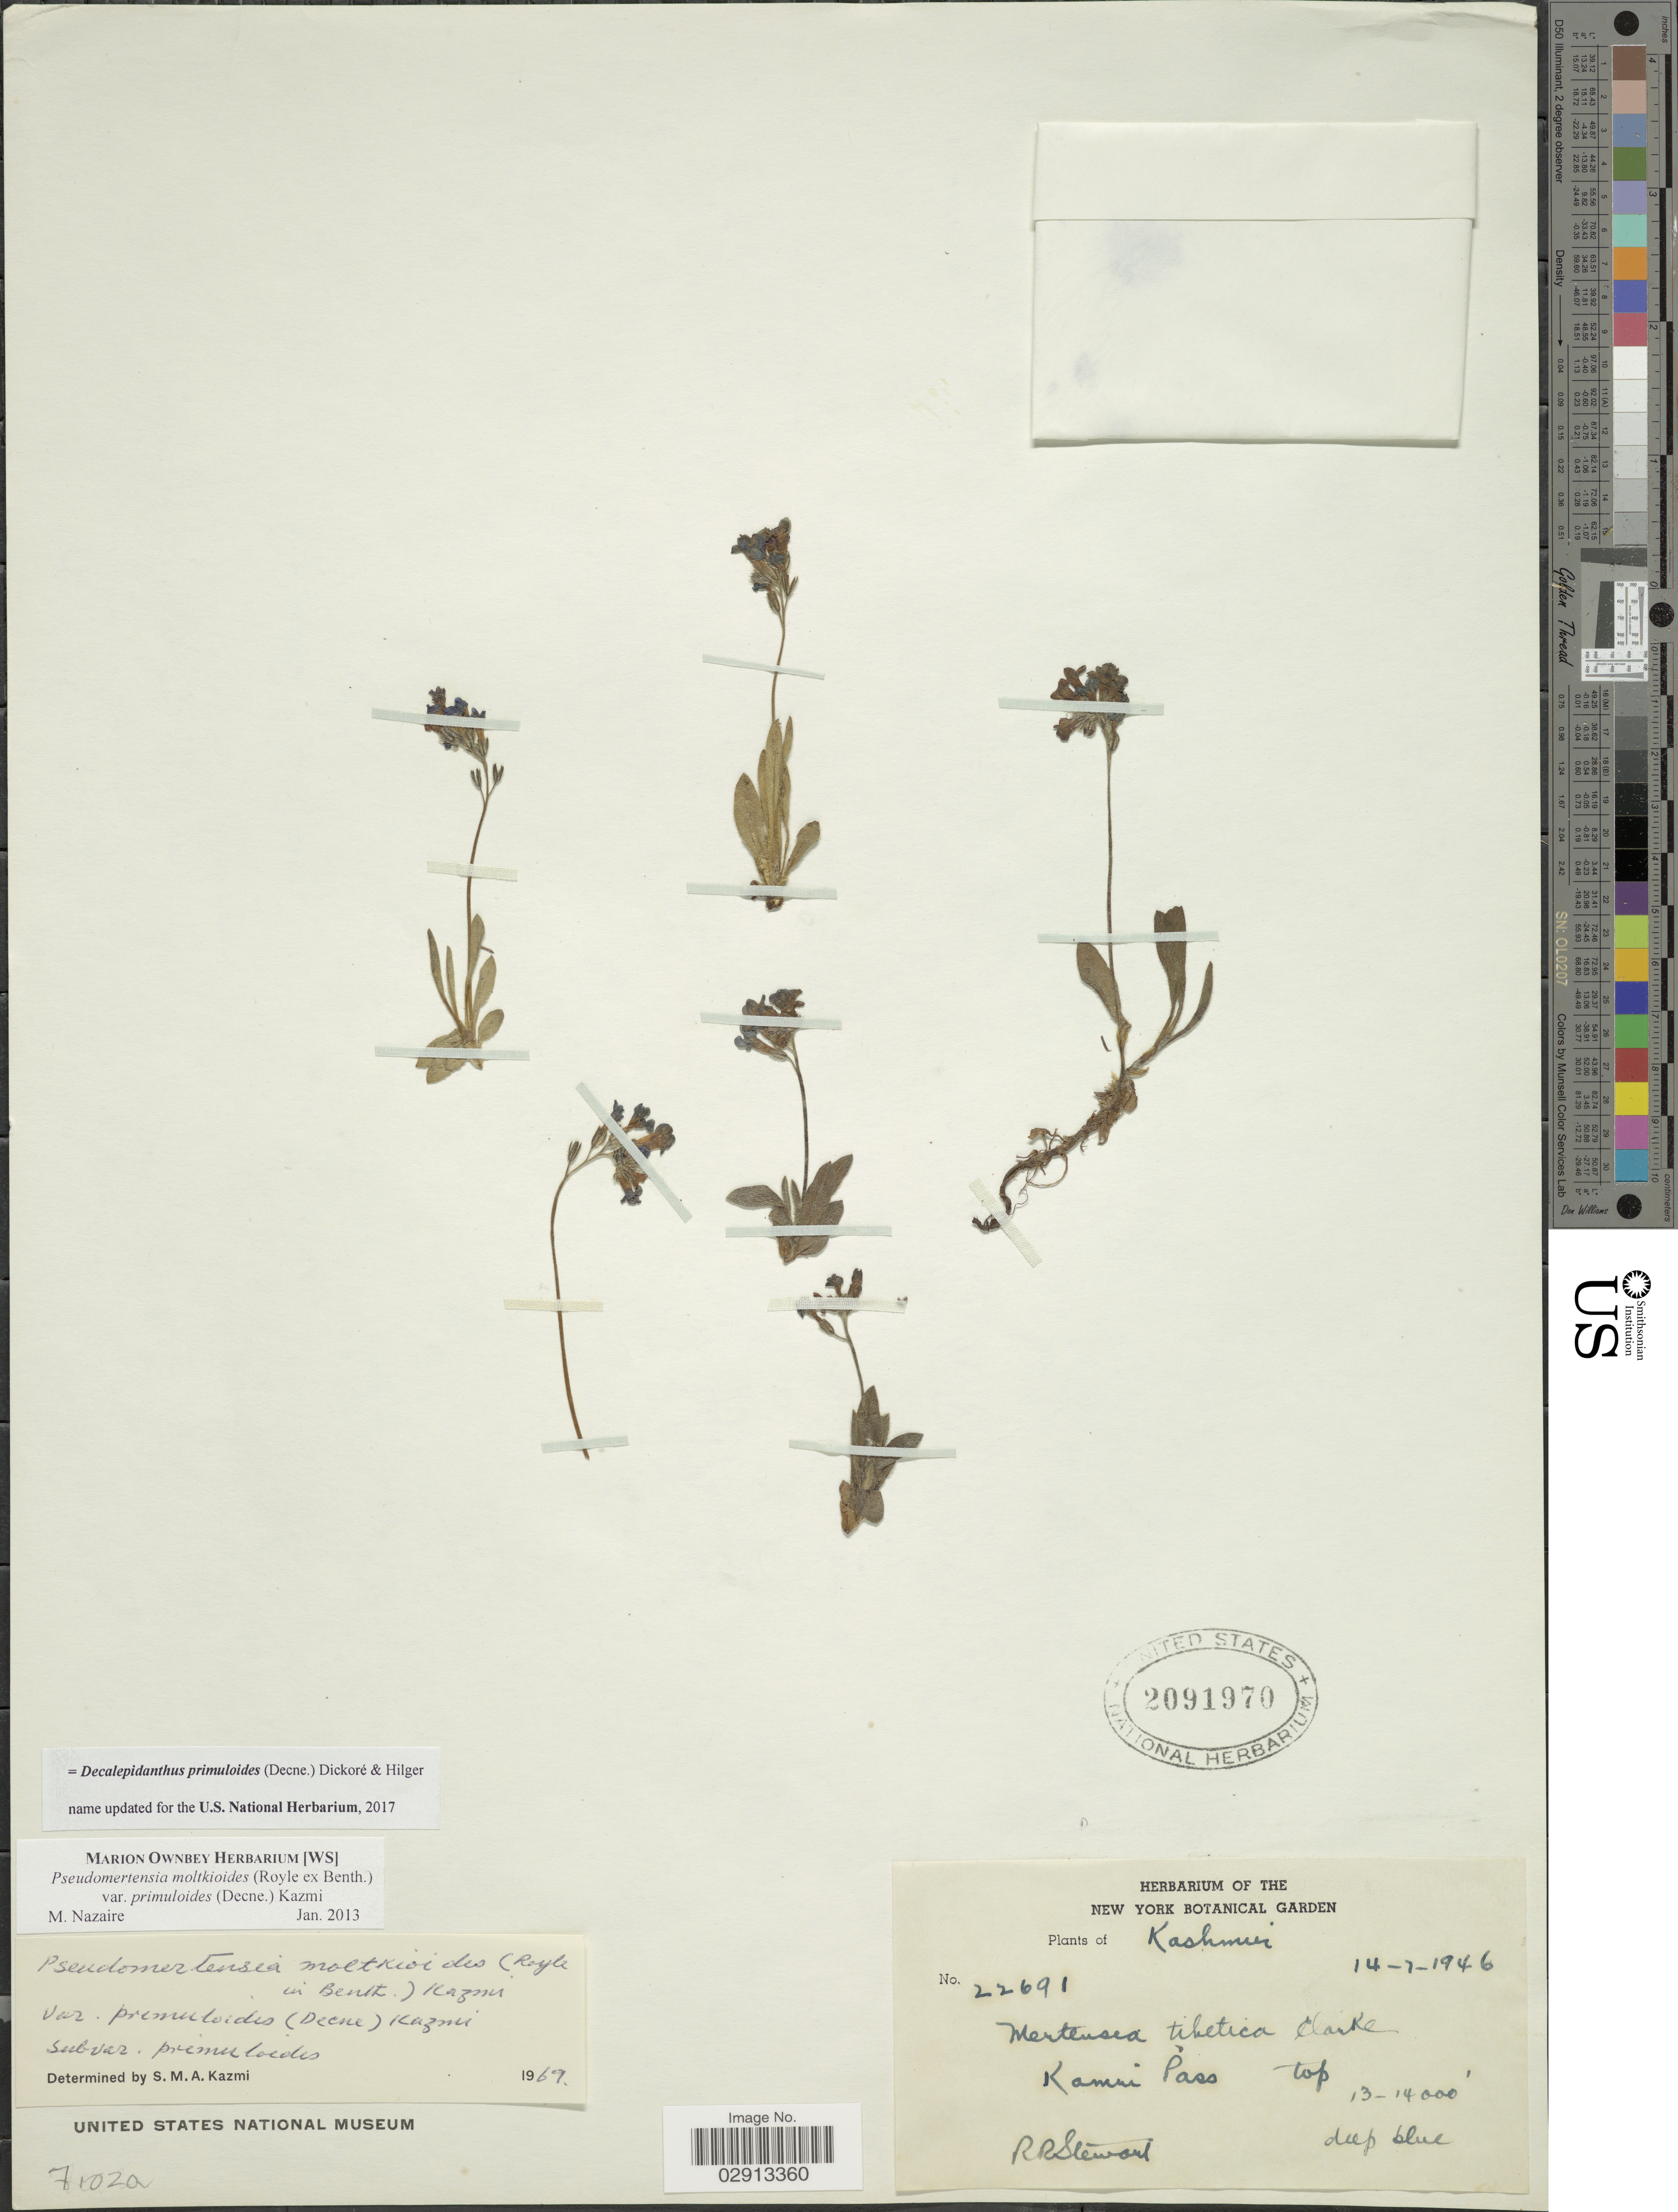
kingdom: Plantae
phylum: Tracheophyta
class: Magnoliopsida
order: Boraginales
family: Boraginaceae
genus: Decalepidanthus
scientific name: Decalepidanthus primuloides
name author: (Decne.) Dickoré & Hilger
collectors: R. Stewart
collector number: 22691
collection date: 1946-07-14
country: India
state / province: Jammu and Kashmir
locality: Kashmir. Kamri Pass Top.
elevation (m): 3962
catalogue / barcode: US 2091970